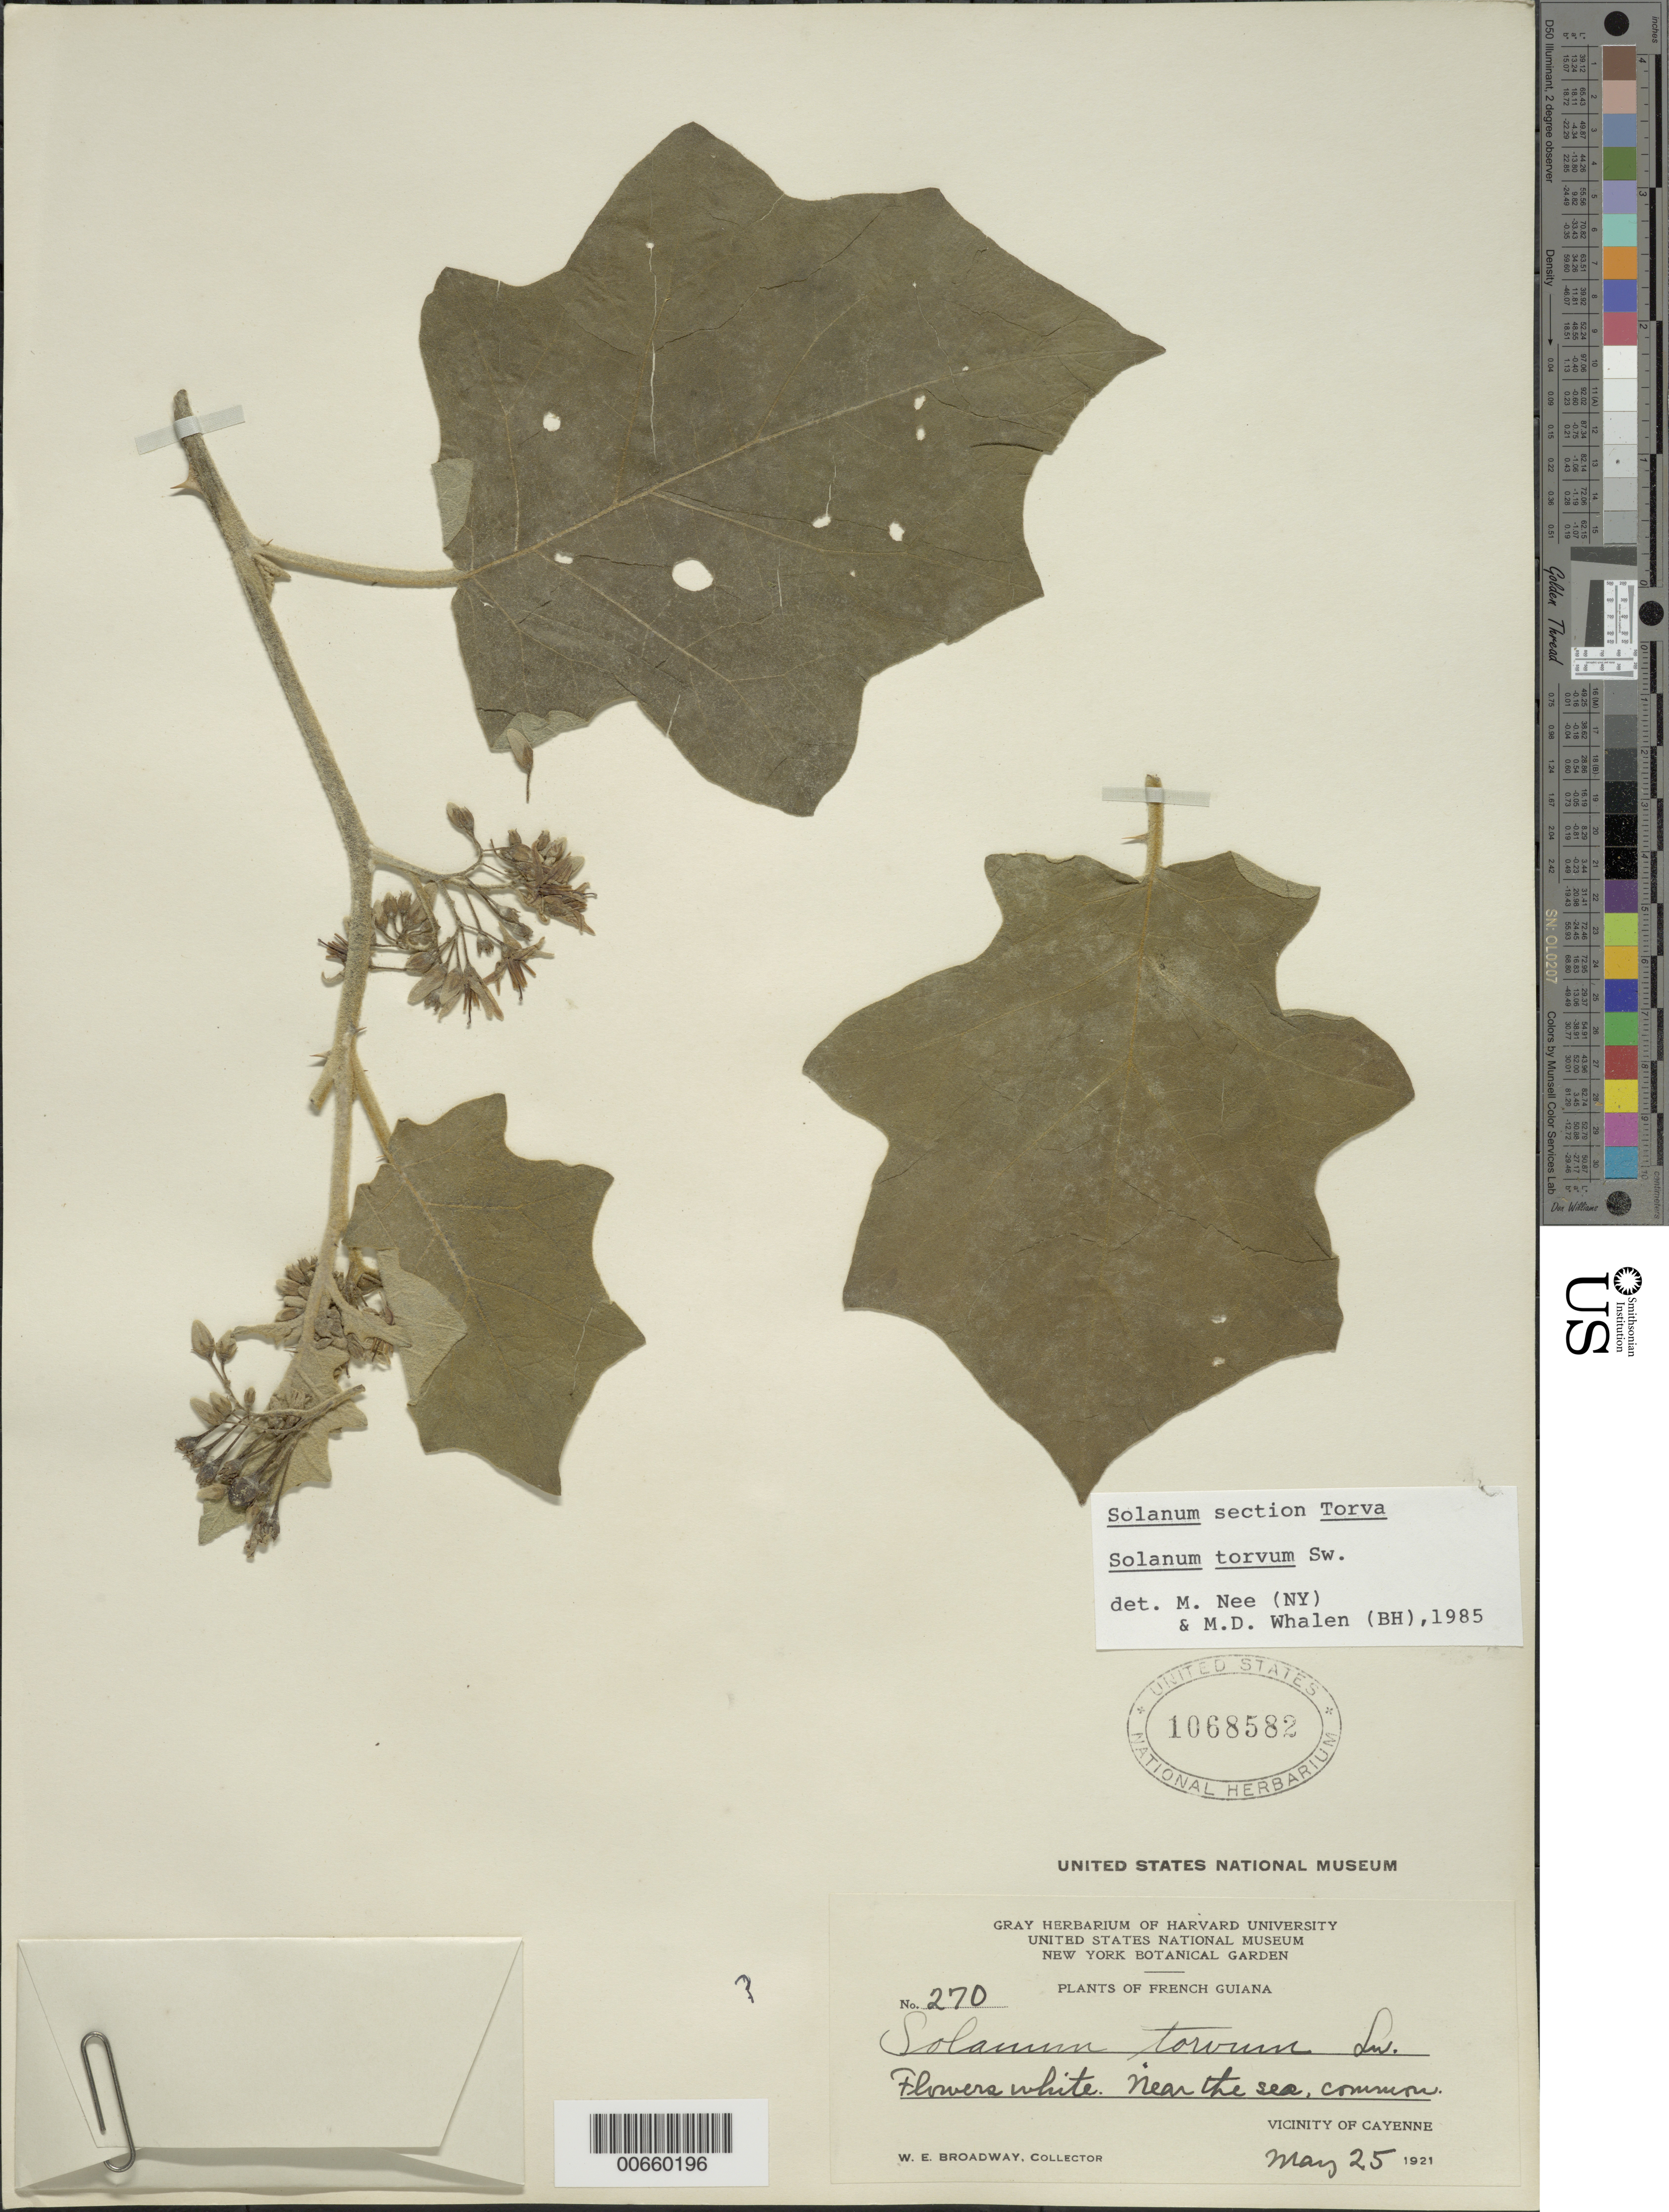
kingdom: Plantae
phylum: Tracheophyta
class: Magnoliopsida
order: Solanales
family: Solanaceae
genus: Solanum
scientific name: Solanum torvum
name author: Sw.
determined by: Whalen, M. D.; Nee, M. H.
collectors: W. E. Broadway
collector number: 270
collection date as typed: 5 May 1921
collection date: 1921-05-05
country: French Guiana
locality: Cayenne, vic.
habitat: Near sea.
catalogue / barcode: US 1068582